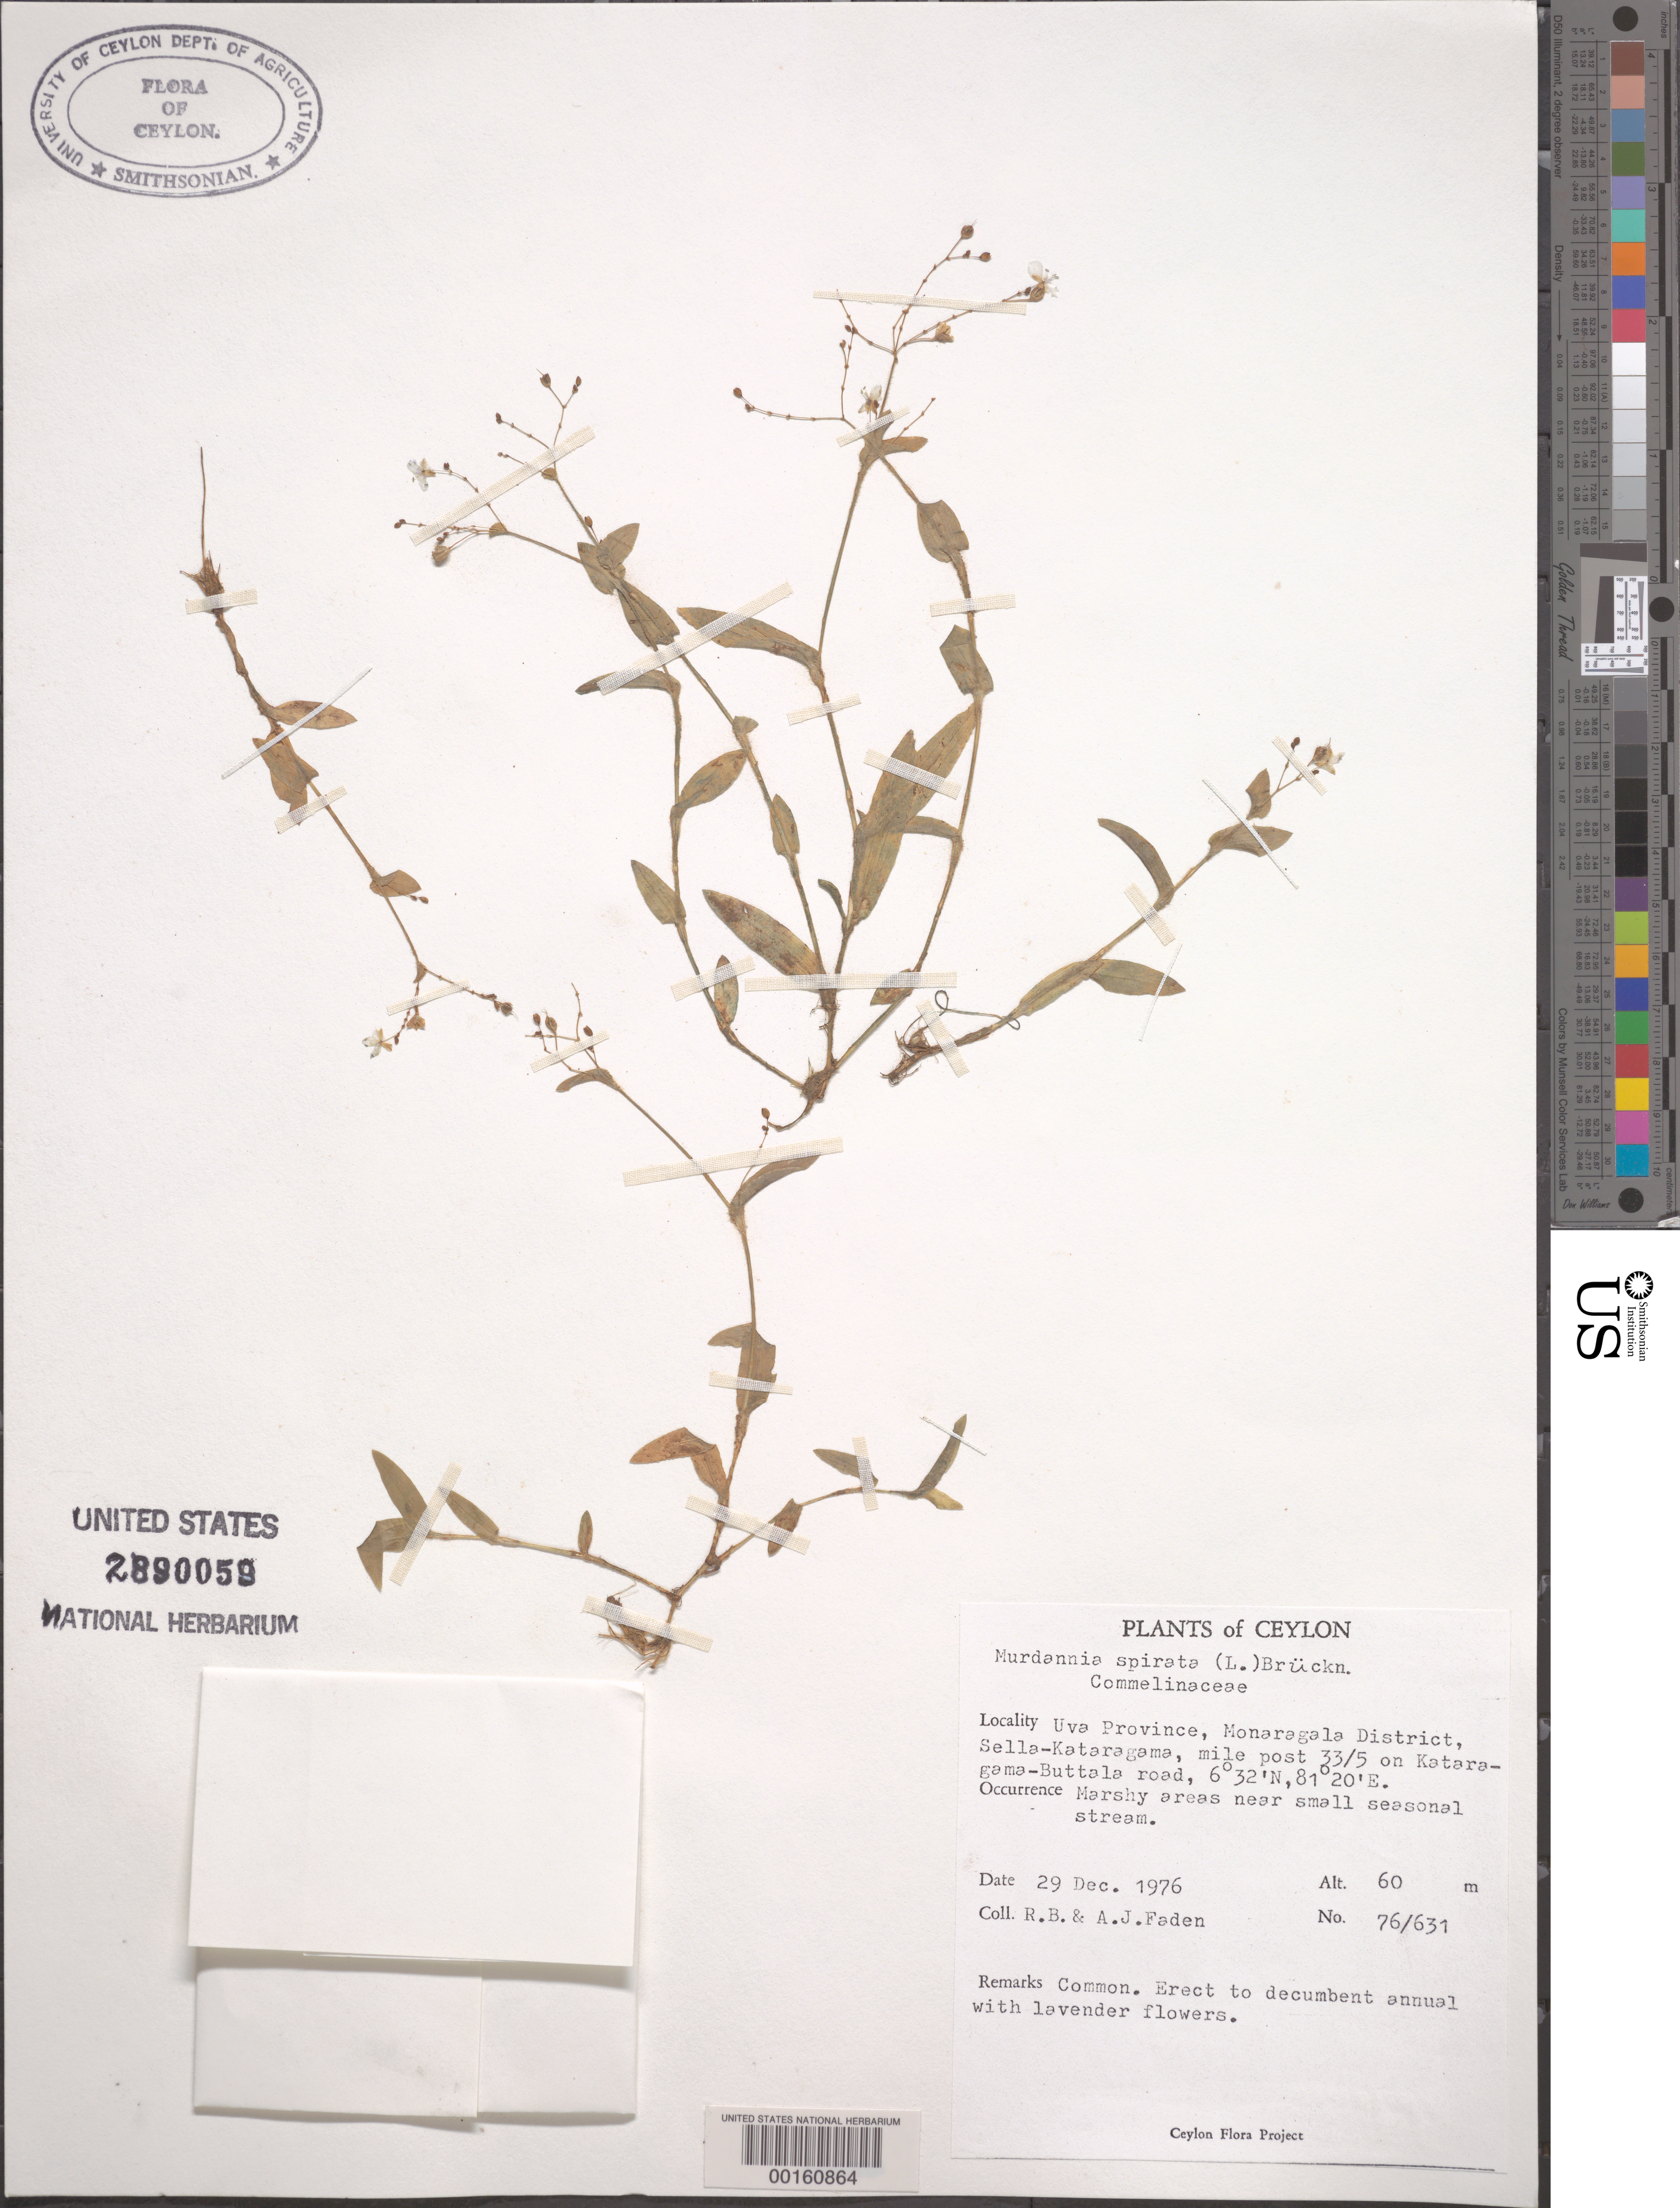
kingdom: Plantae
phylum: Tracheophyta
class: Liliopsida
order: Commelinales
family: Commelinaceae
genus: Murdannia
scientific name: Murdannia spirata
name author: (L.) G. Brückn.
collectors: R. B. Faden & A. J. Faden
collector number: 76/631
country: Sri Lanka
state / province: Uva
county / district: Monaragala Dist.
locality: Sella-kataragama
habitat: Marshy areas near seasonal stream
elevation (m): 60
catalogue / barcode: US 2890059